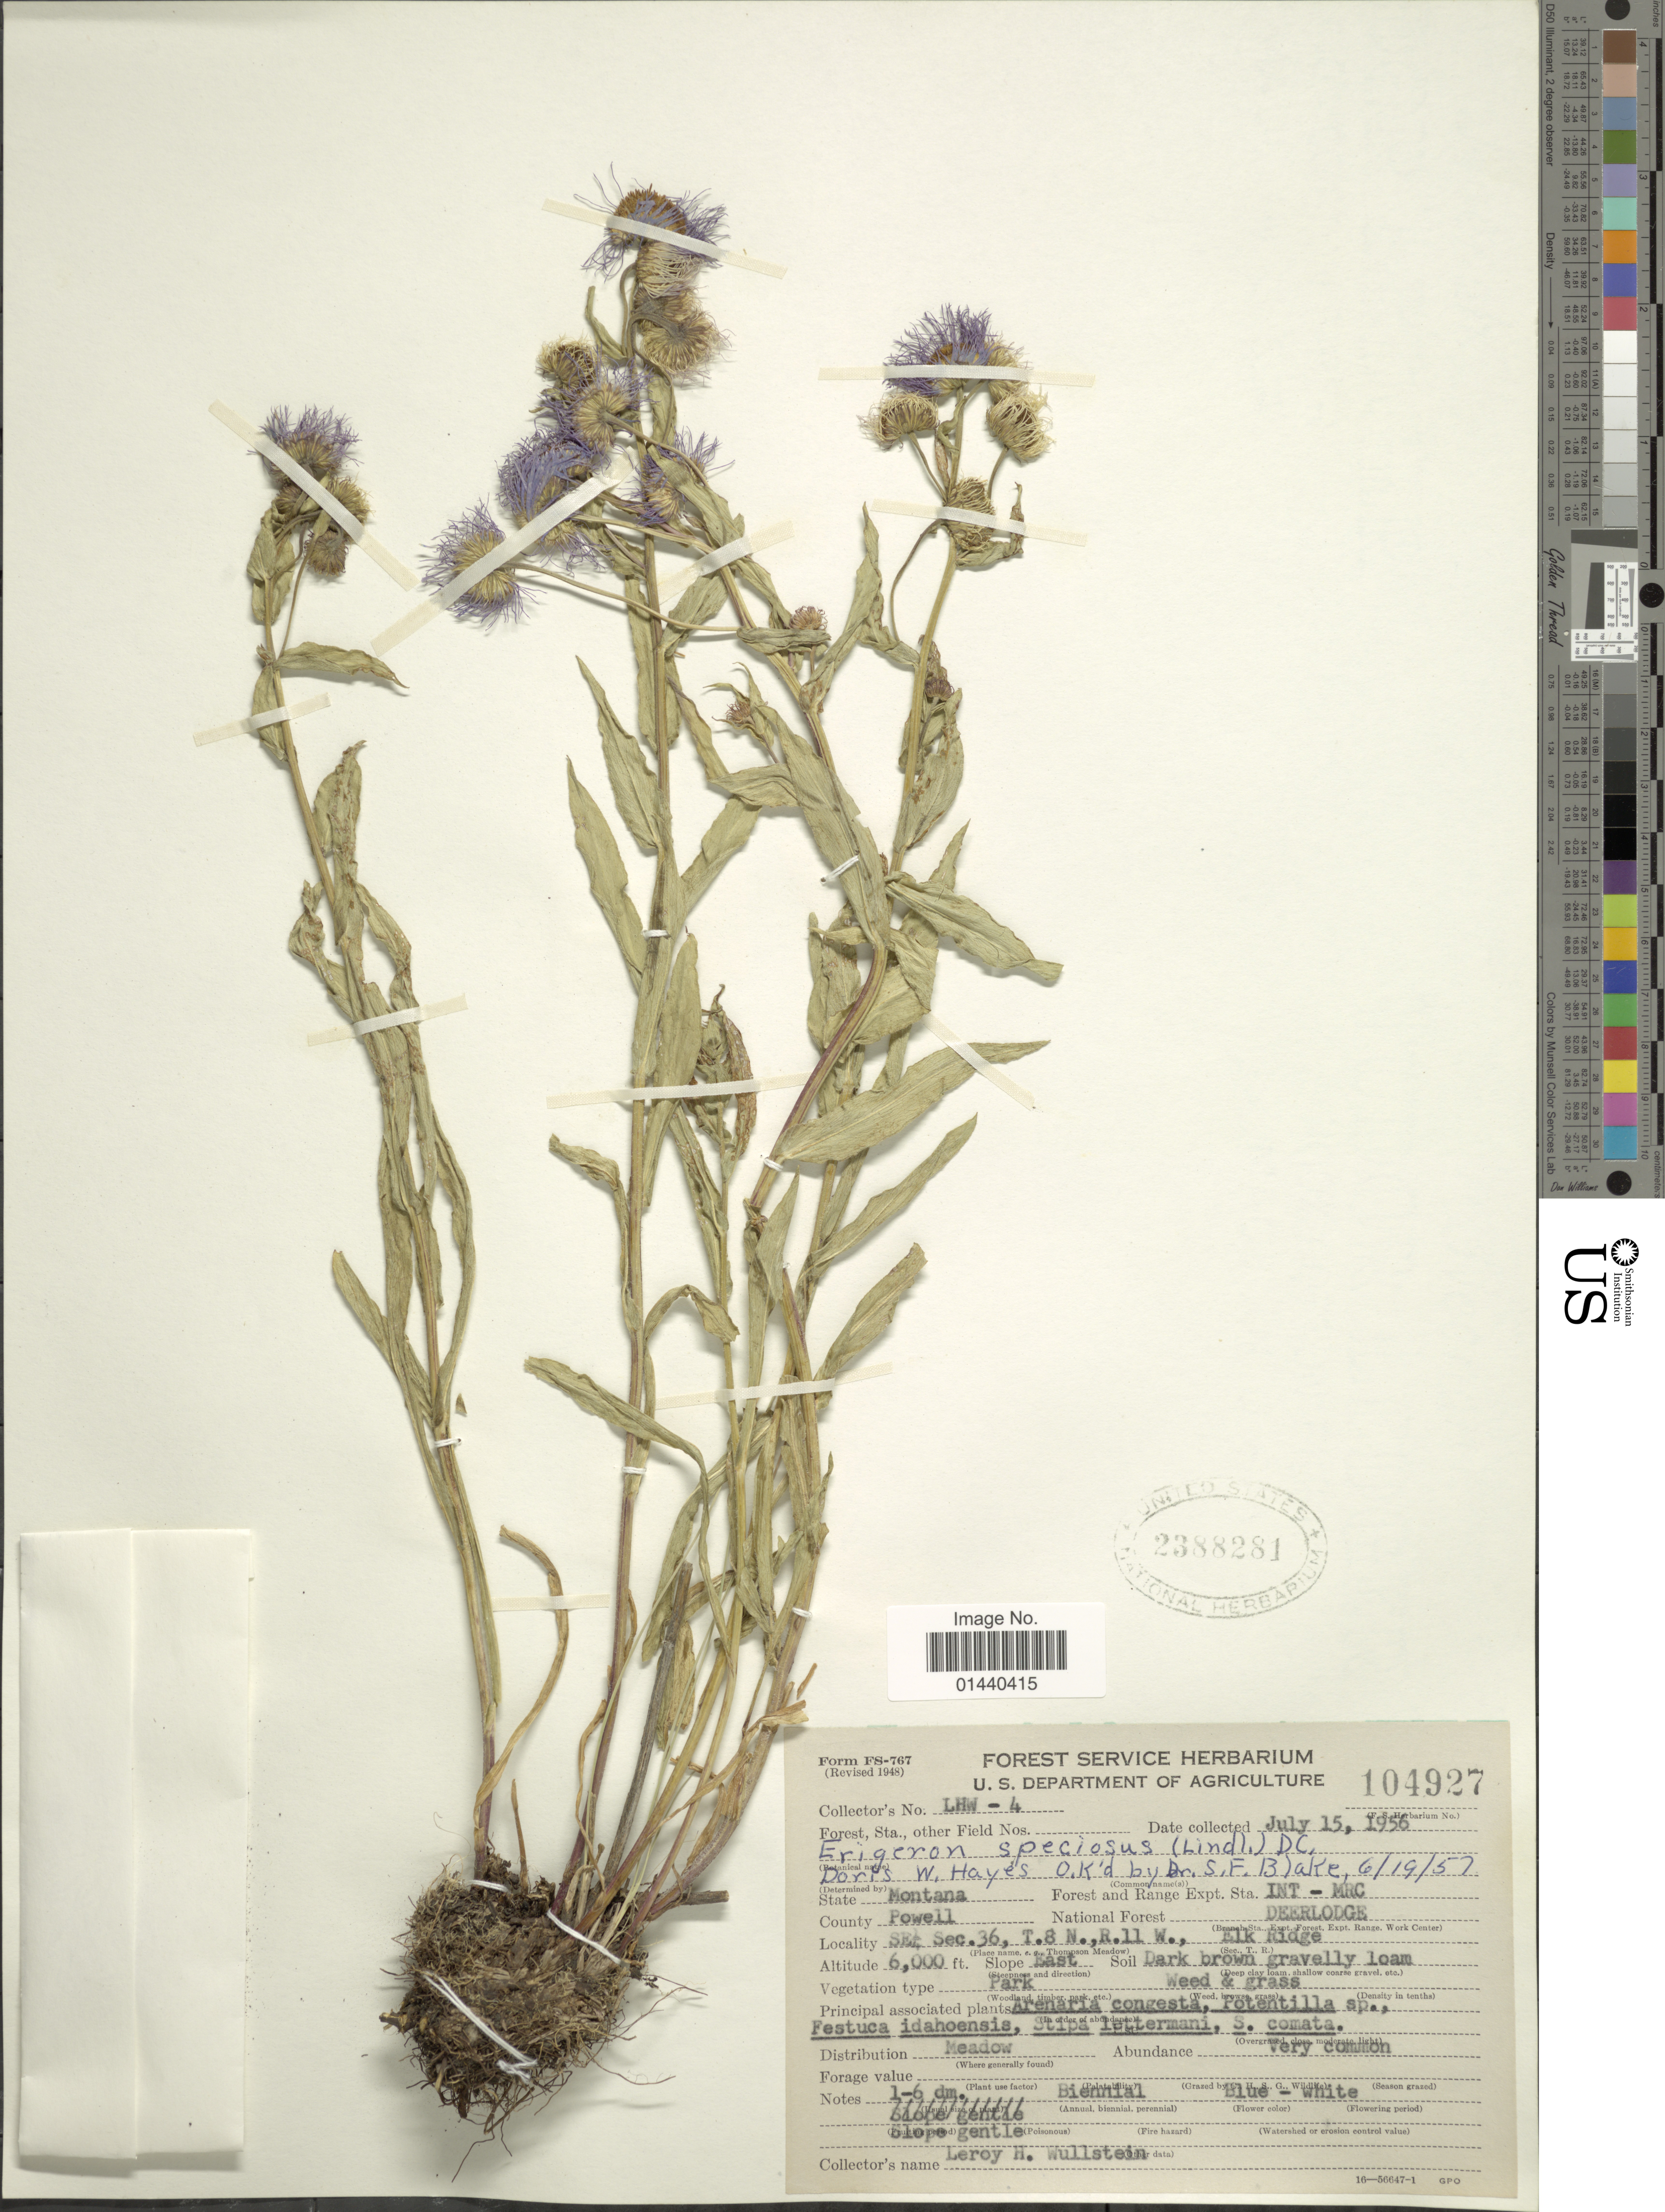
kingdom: Plantae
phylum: Tracheophyta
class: Magnoliopsida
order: Asterales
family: Asteraceae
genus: Erigeron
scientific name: Erigeron speciosus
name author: (Lindl.) DC.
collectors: L. Wullstein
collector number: LHW-4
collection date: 1956-07-15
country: United States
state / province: Montana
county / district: Powell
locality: SE½ Sec. 36, T.8 N., R.11W.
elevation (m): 1829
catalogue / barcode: US 2388281